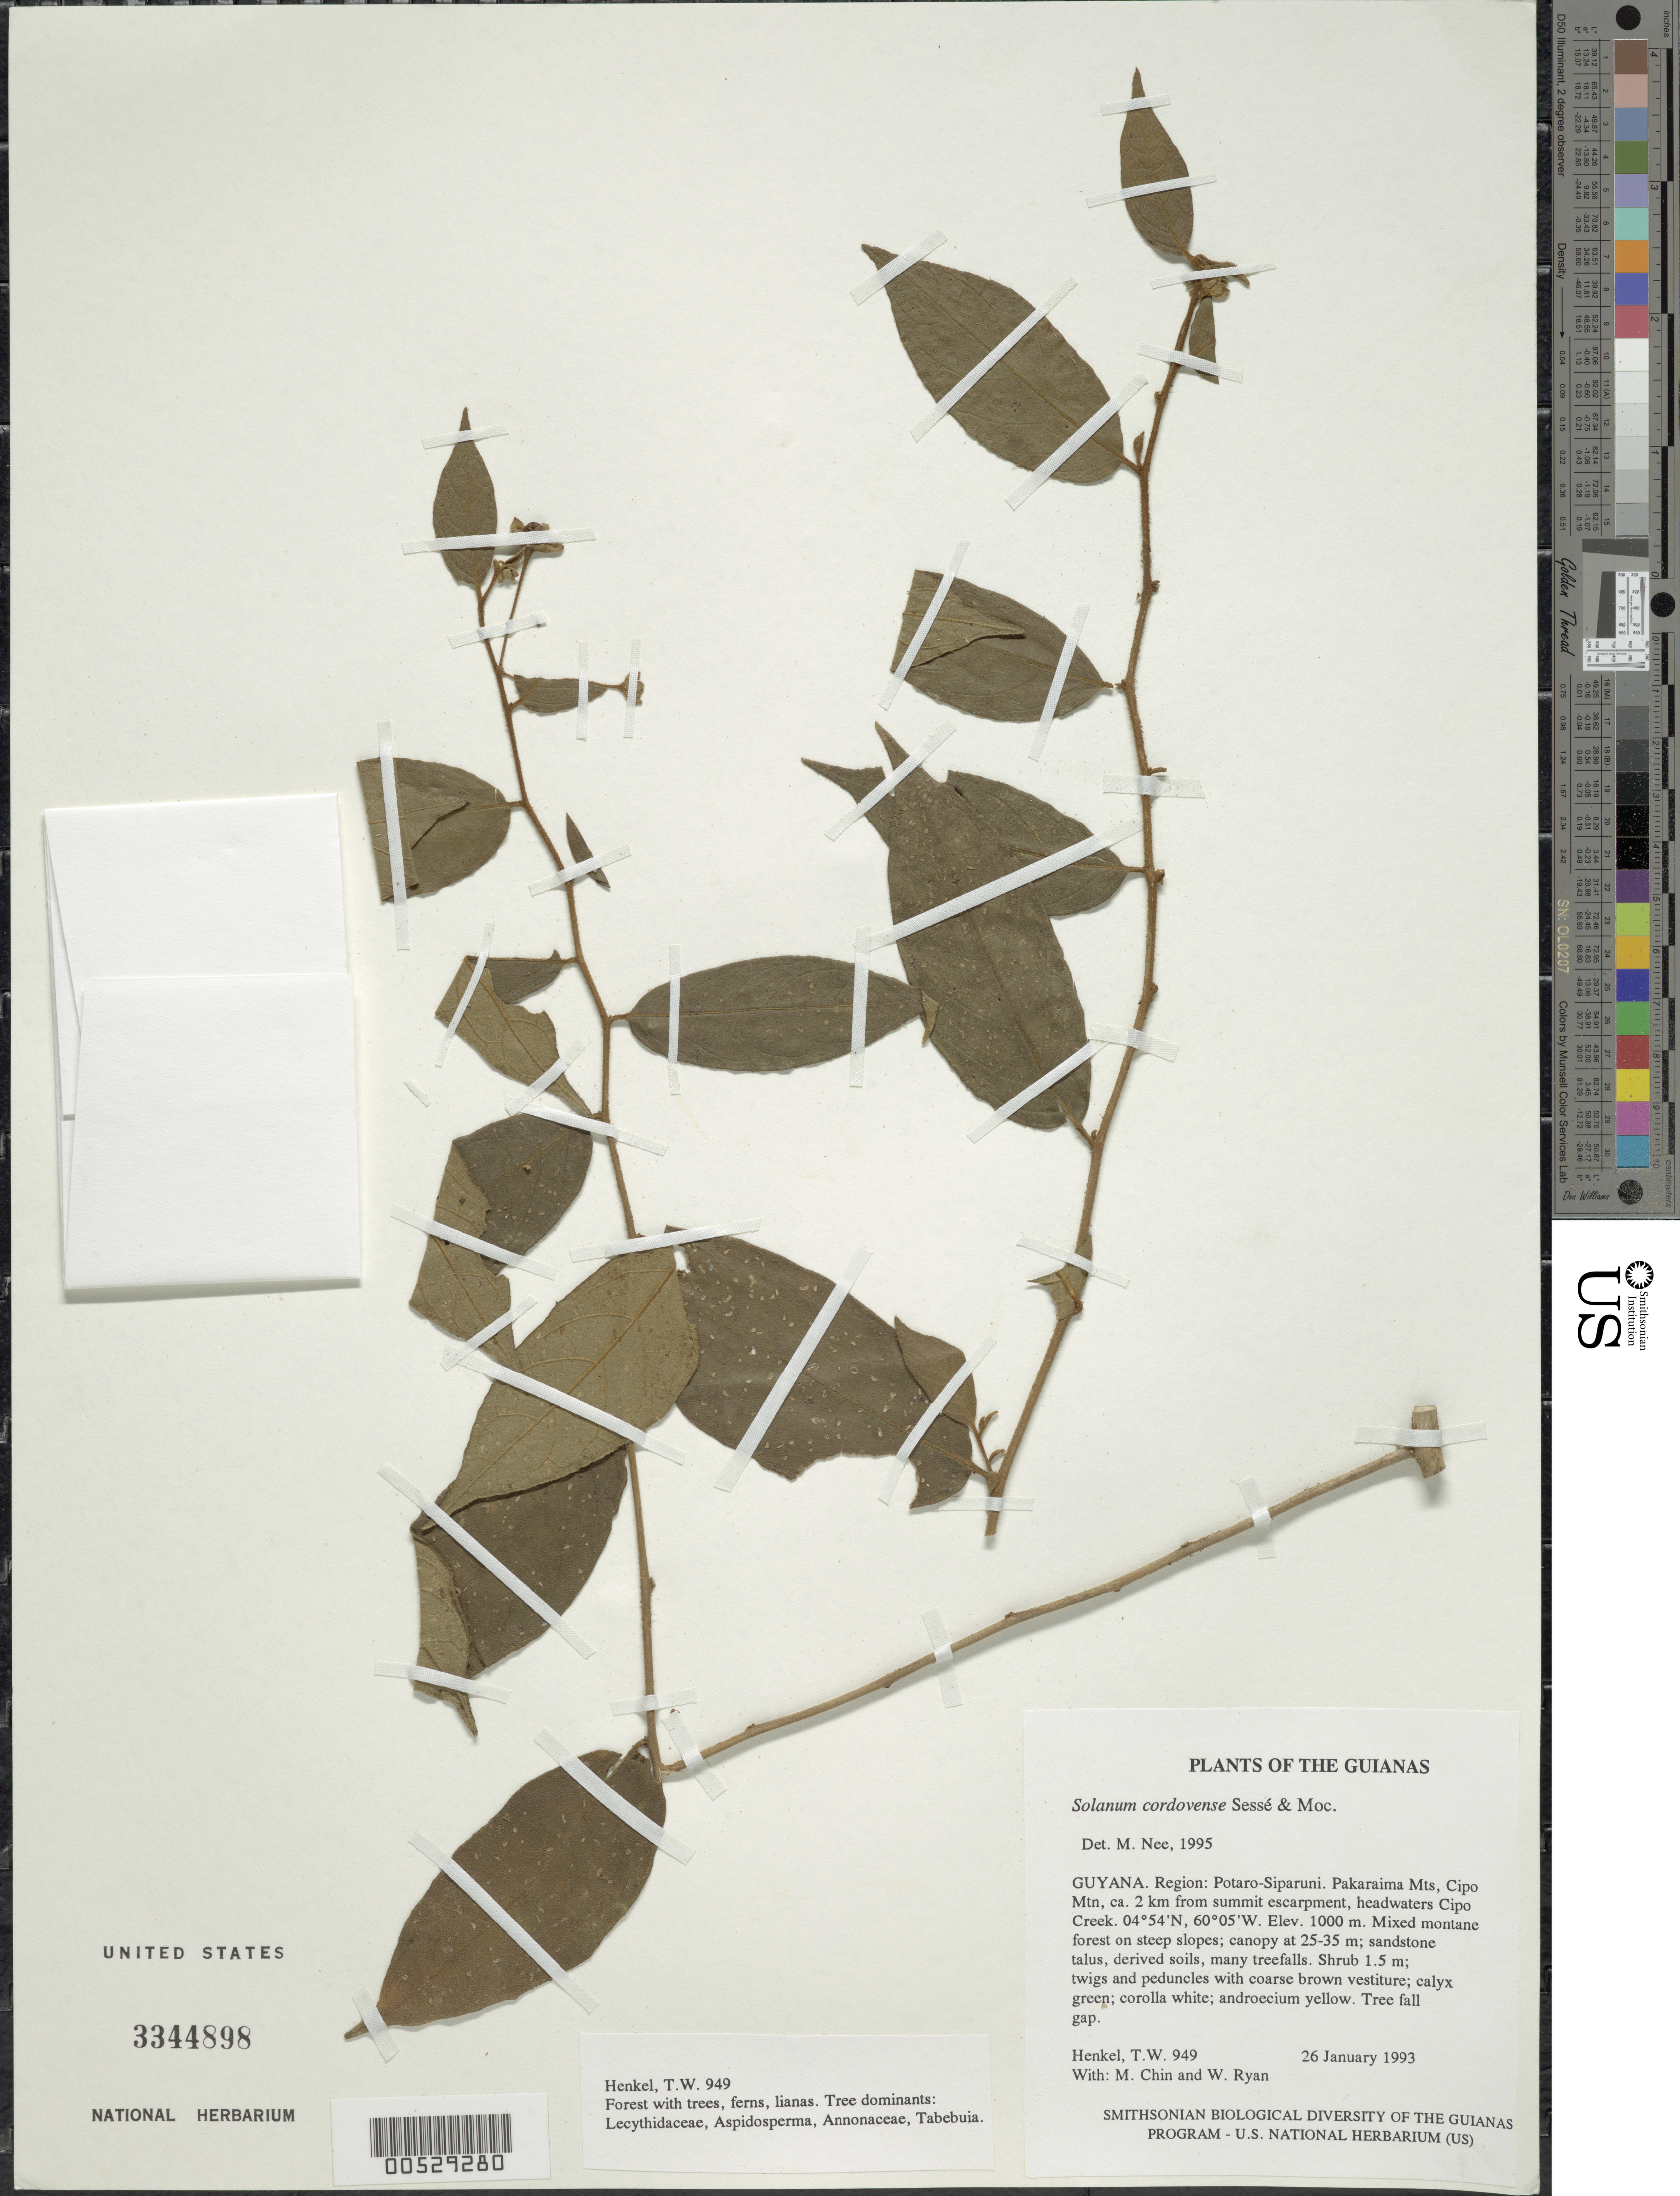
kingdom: Plantae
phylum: Tracheophyta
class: Magnoliopsida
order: Solanales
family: Solanaceae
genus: Solanum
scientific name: Solanum cordovense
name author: Sessé & Moc.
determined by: Nee, Michael H.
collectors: T. Henkel, M. Chin & W. Ryan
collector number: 949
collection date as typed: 1 Jan 1993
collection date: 1993-01-01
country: Guyana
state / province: Potaro-Siparuni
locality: Pakaraima Mts, Cipo Mtn, ca. 2 km from summit escarpment, headwaters Cipo Creek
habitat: Mixed montane forest on steep slopes; canopy at 25-35 m; sandstone talus, derived soils, many treefalls. Forest. Tree fall gap.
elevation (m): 1000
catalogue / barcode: US 3344898